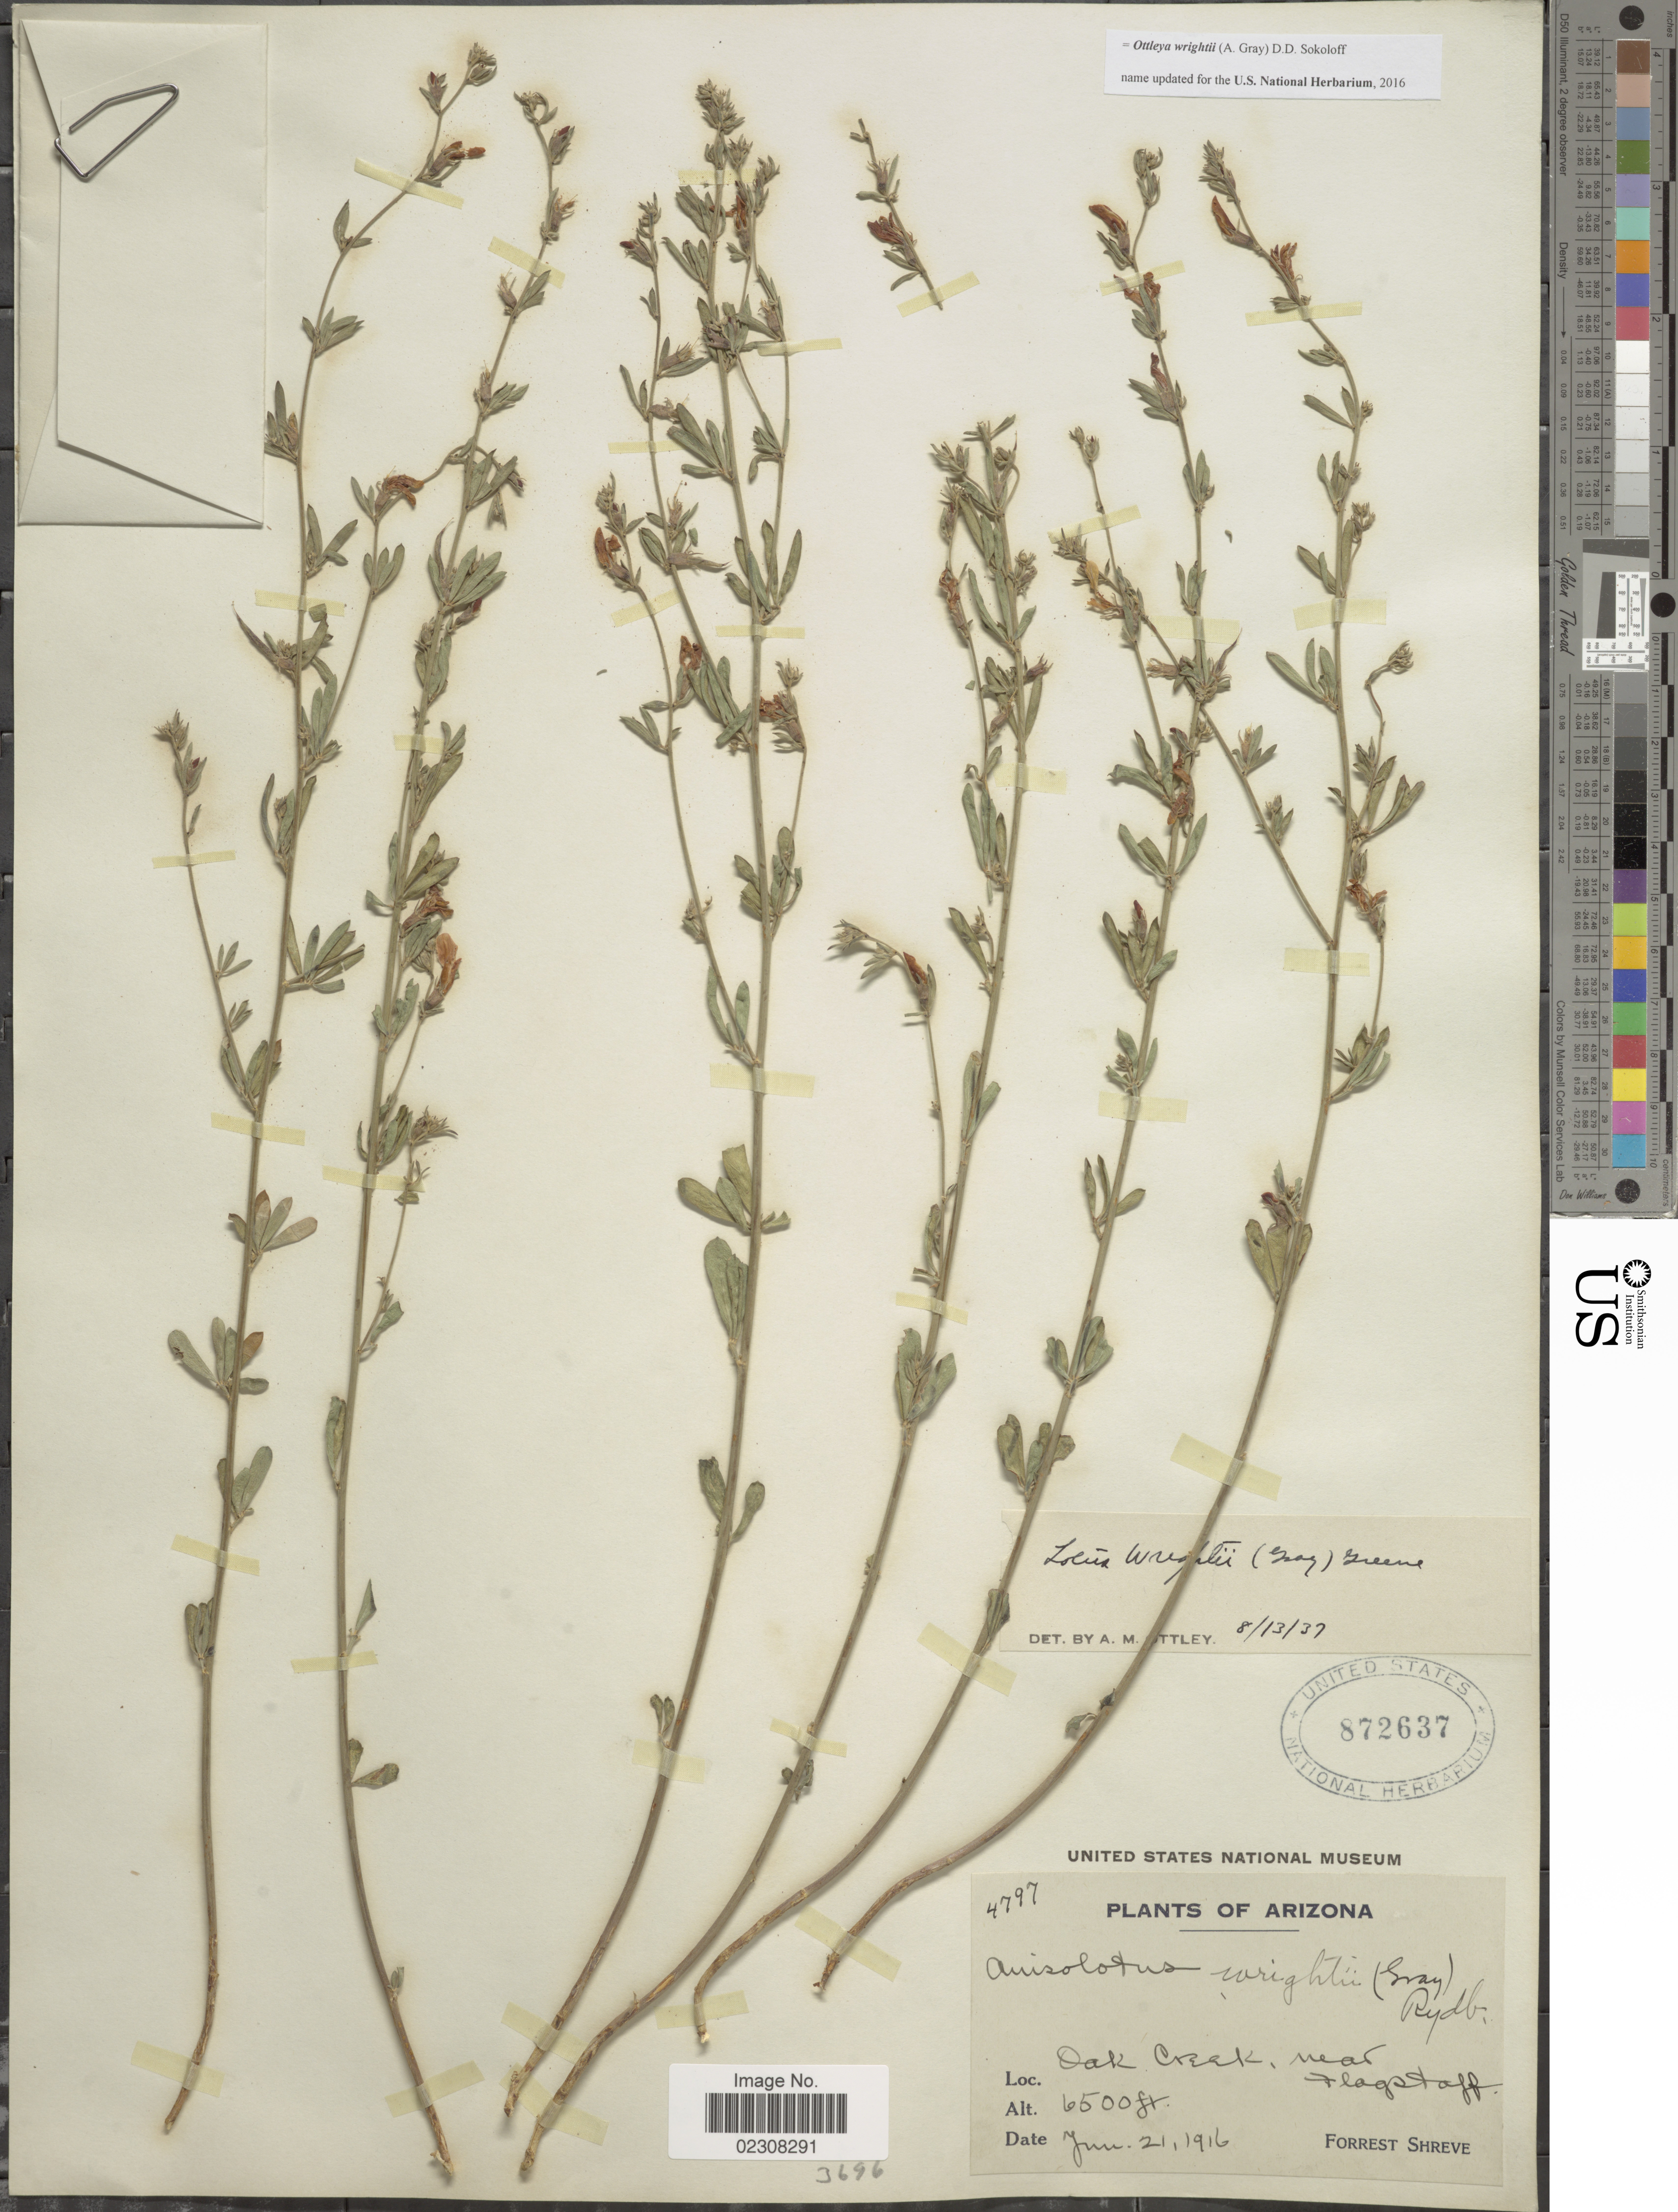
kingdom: Plantae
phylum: Tracheophyta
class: Magnoliopsida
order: Fabales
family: Fabaceae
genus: Ottleya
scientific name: Ottleya wrightii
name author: (A. Gray) D.D. Sokoloff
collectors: F. Shreve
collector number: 4797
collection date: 1916-06-21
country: United States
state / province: Arizona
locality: Oak Creek, near Flagstaff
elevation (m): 1981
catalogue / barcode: US 872637